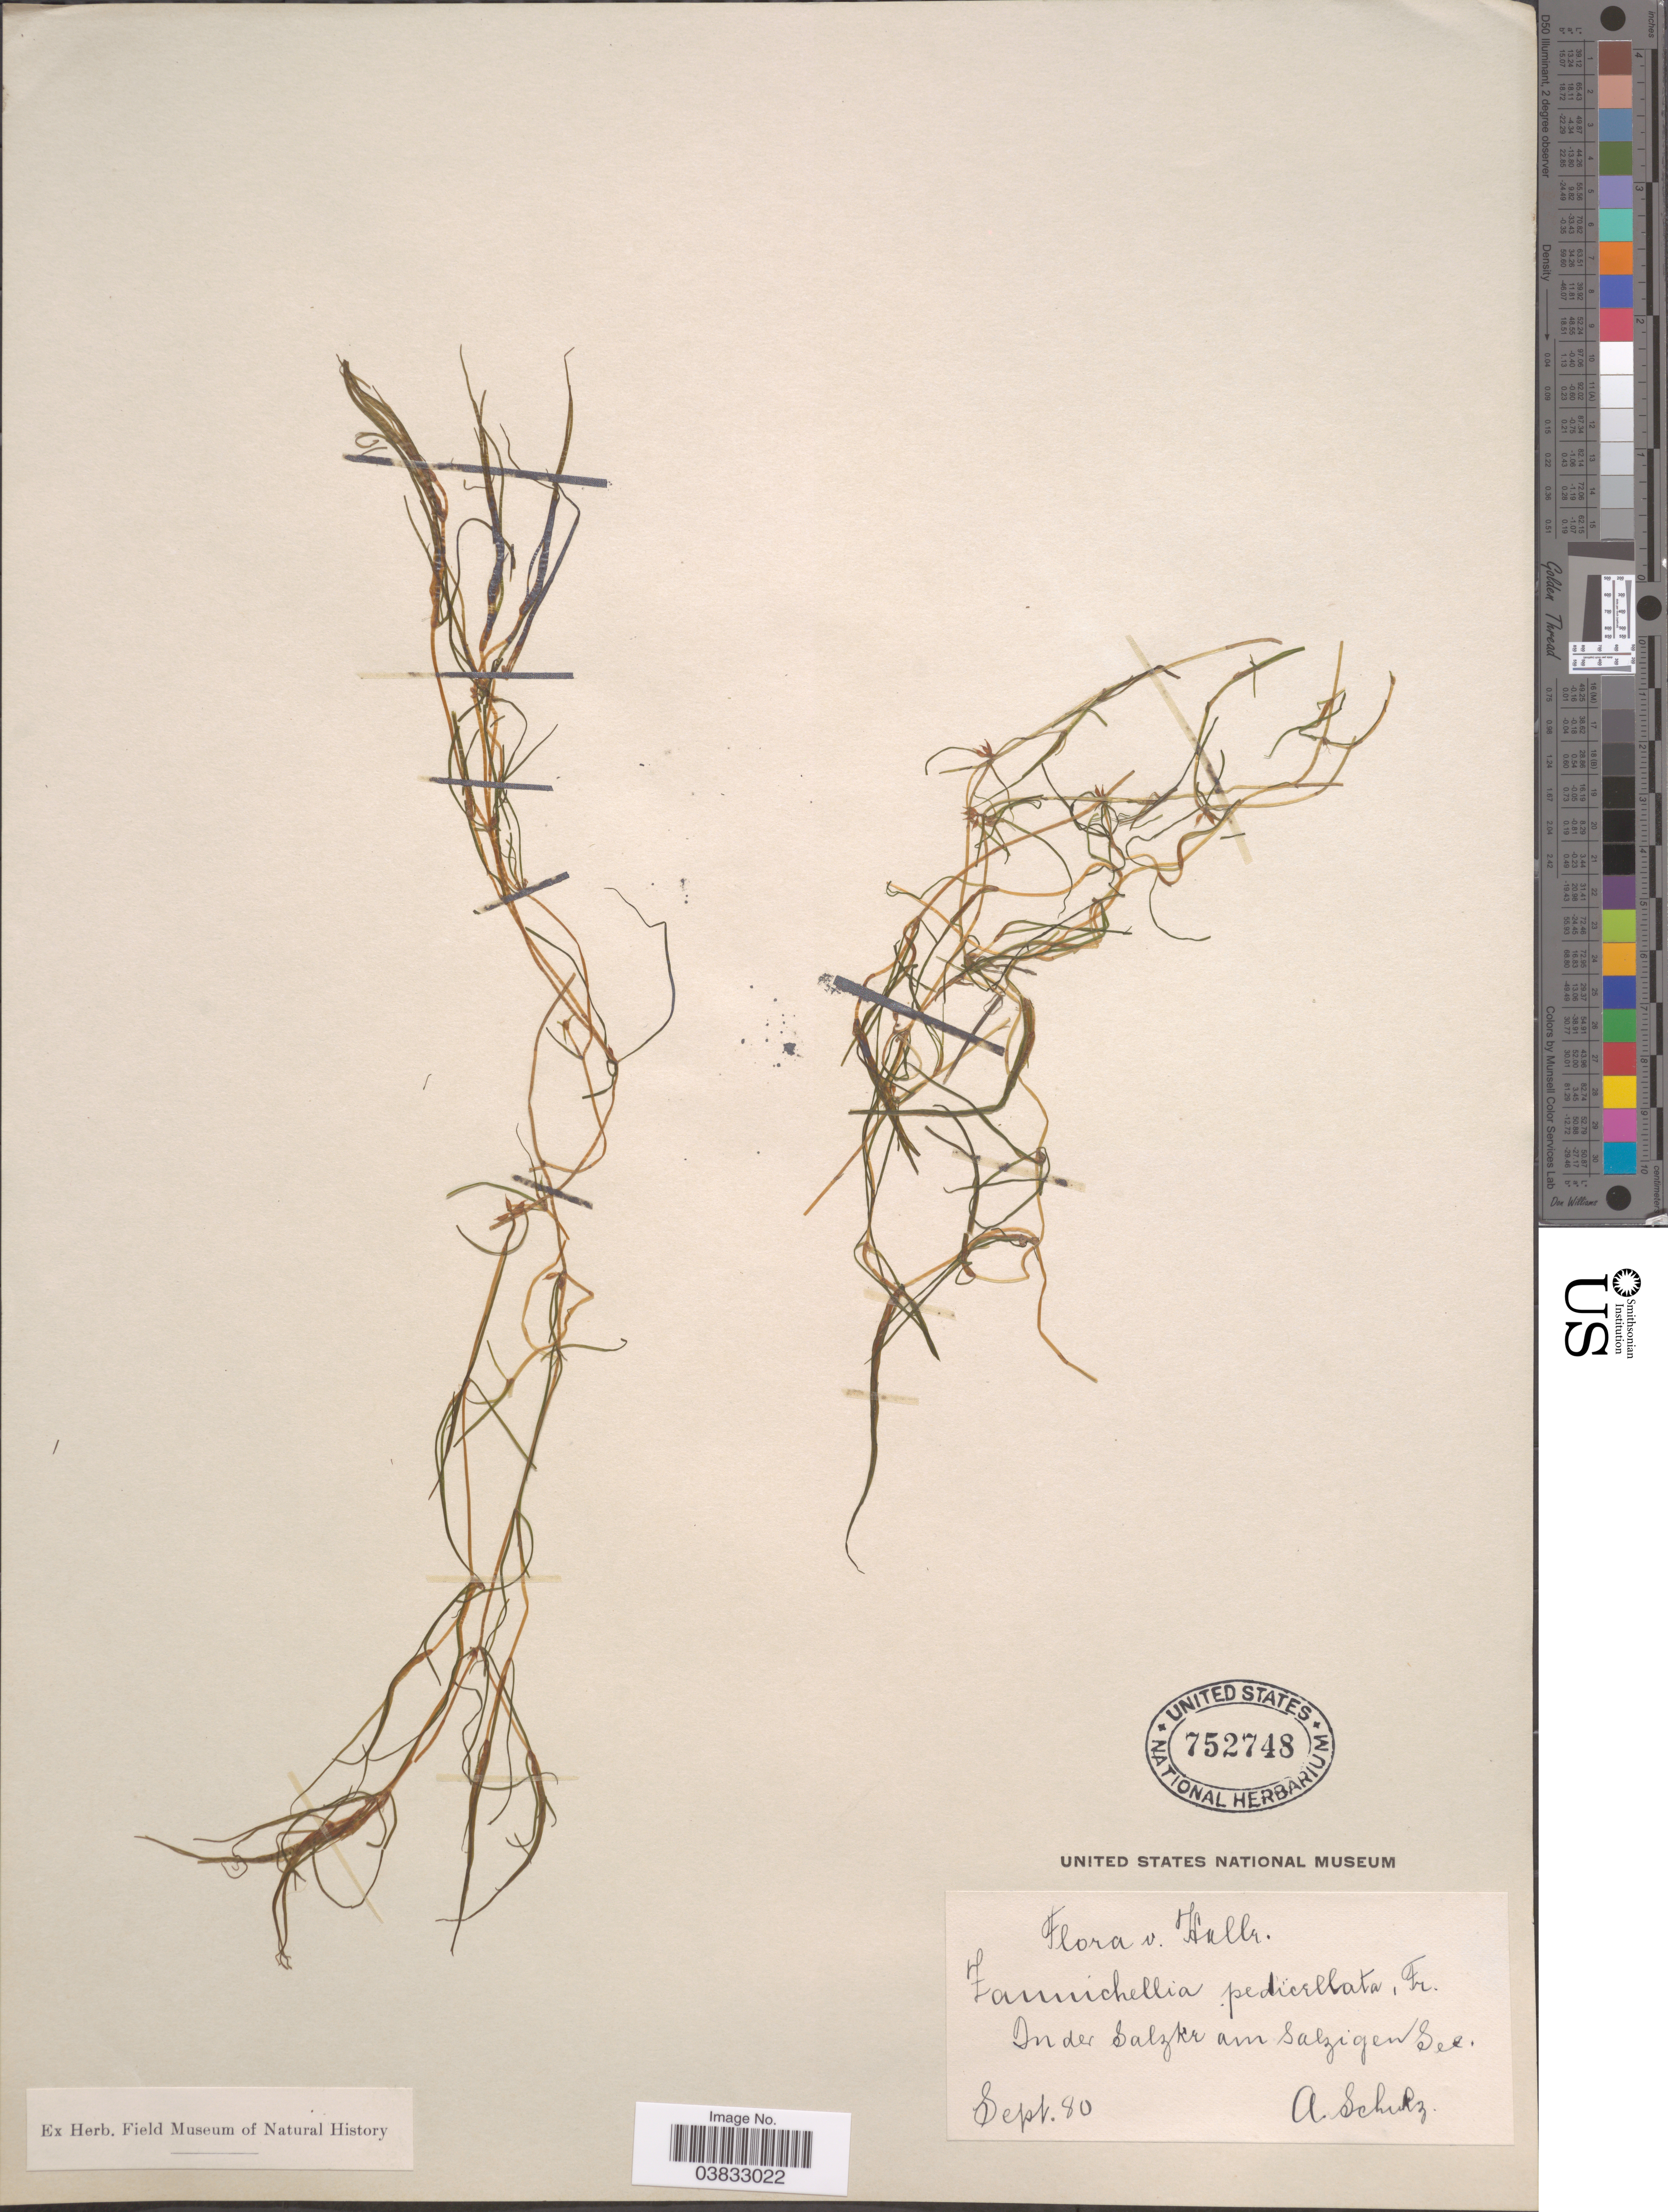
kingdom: Plantae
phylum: Tracheophyta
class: Liliopsida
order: Alismatales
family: Potamogetonaceae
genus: Zannichellia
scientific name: Zannichellia pedicellata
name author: (Wahlenb. & Rosen) Fr.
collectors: A. Schulz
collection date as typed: Transcribed d/m/y: /9/80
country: Germany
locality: Halle. In der Salzter am Salzigen See.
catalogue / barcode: US 752748